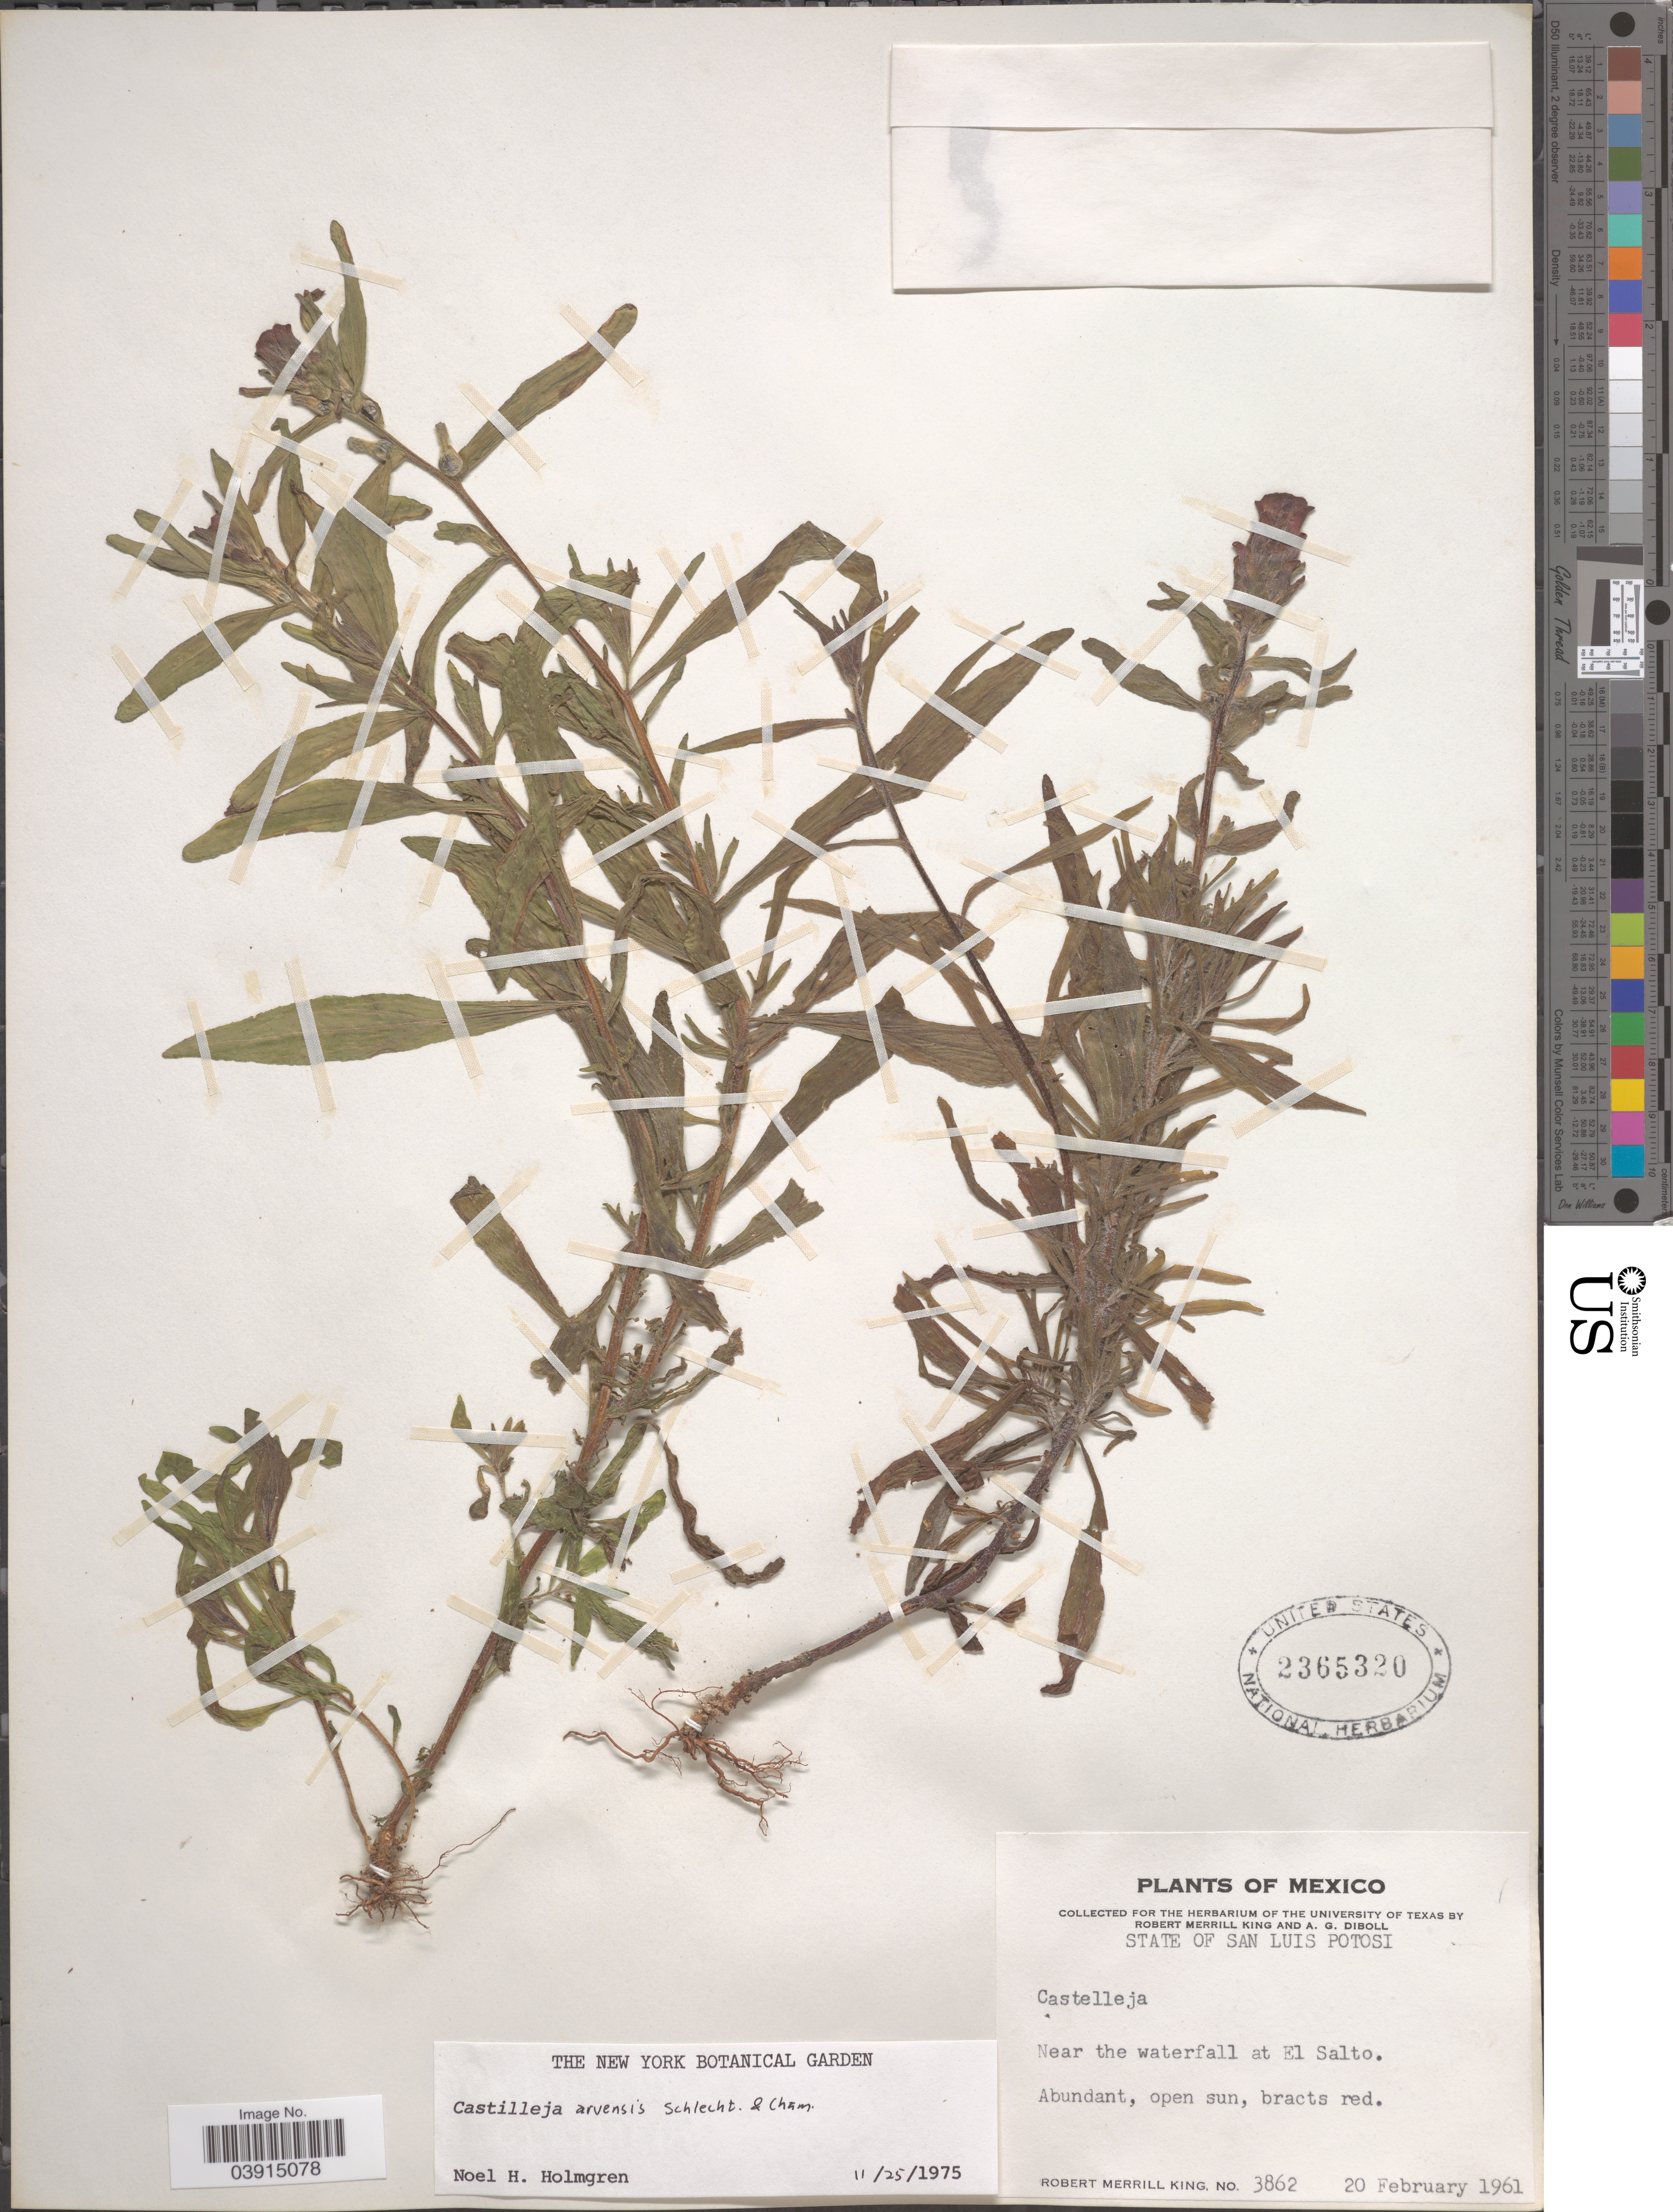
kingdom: Plantae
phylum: Tracheophyta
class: Magnoliopsida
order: Lamiales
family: Orobanchaceae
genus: Castilleja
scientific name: Castilleja arvensis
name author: Schltdl. & Cham.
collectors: R. M. King & A. Diboll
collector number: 3862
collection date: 1961-02-20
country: Mexico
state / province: San Luis Potosí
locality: Near the waterfall at El Salto.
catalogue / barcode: US 2365320